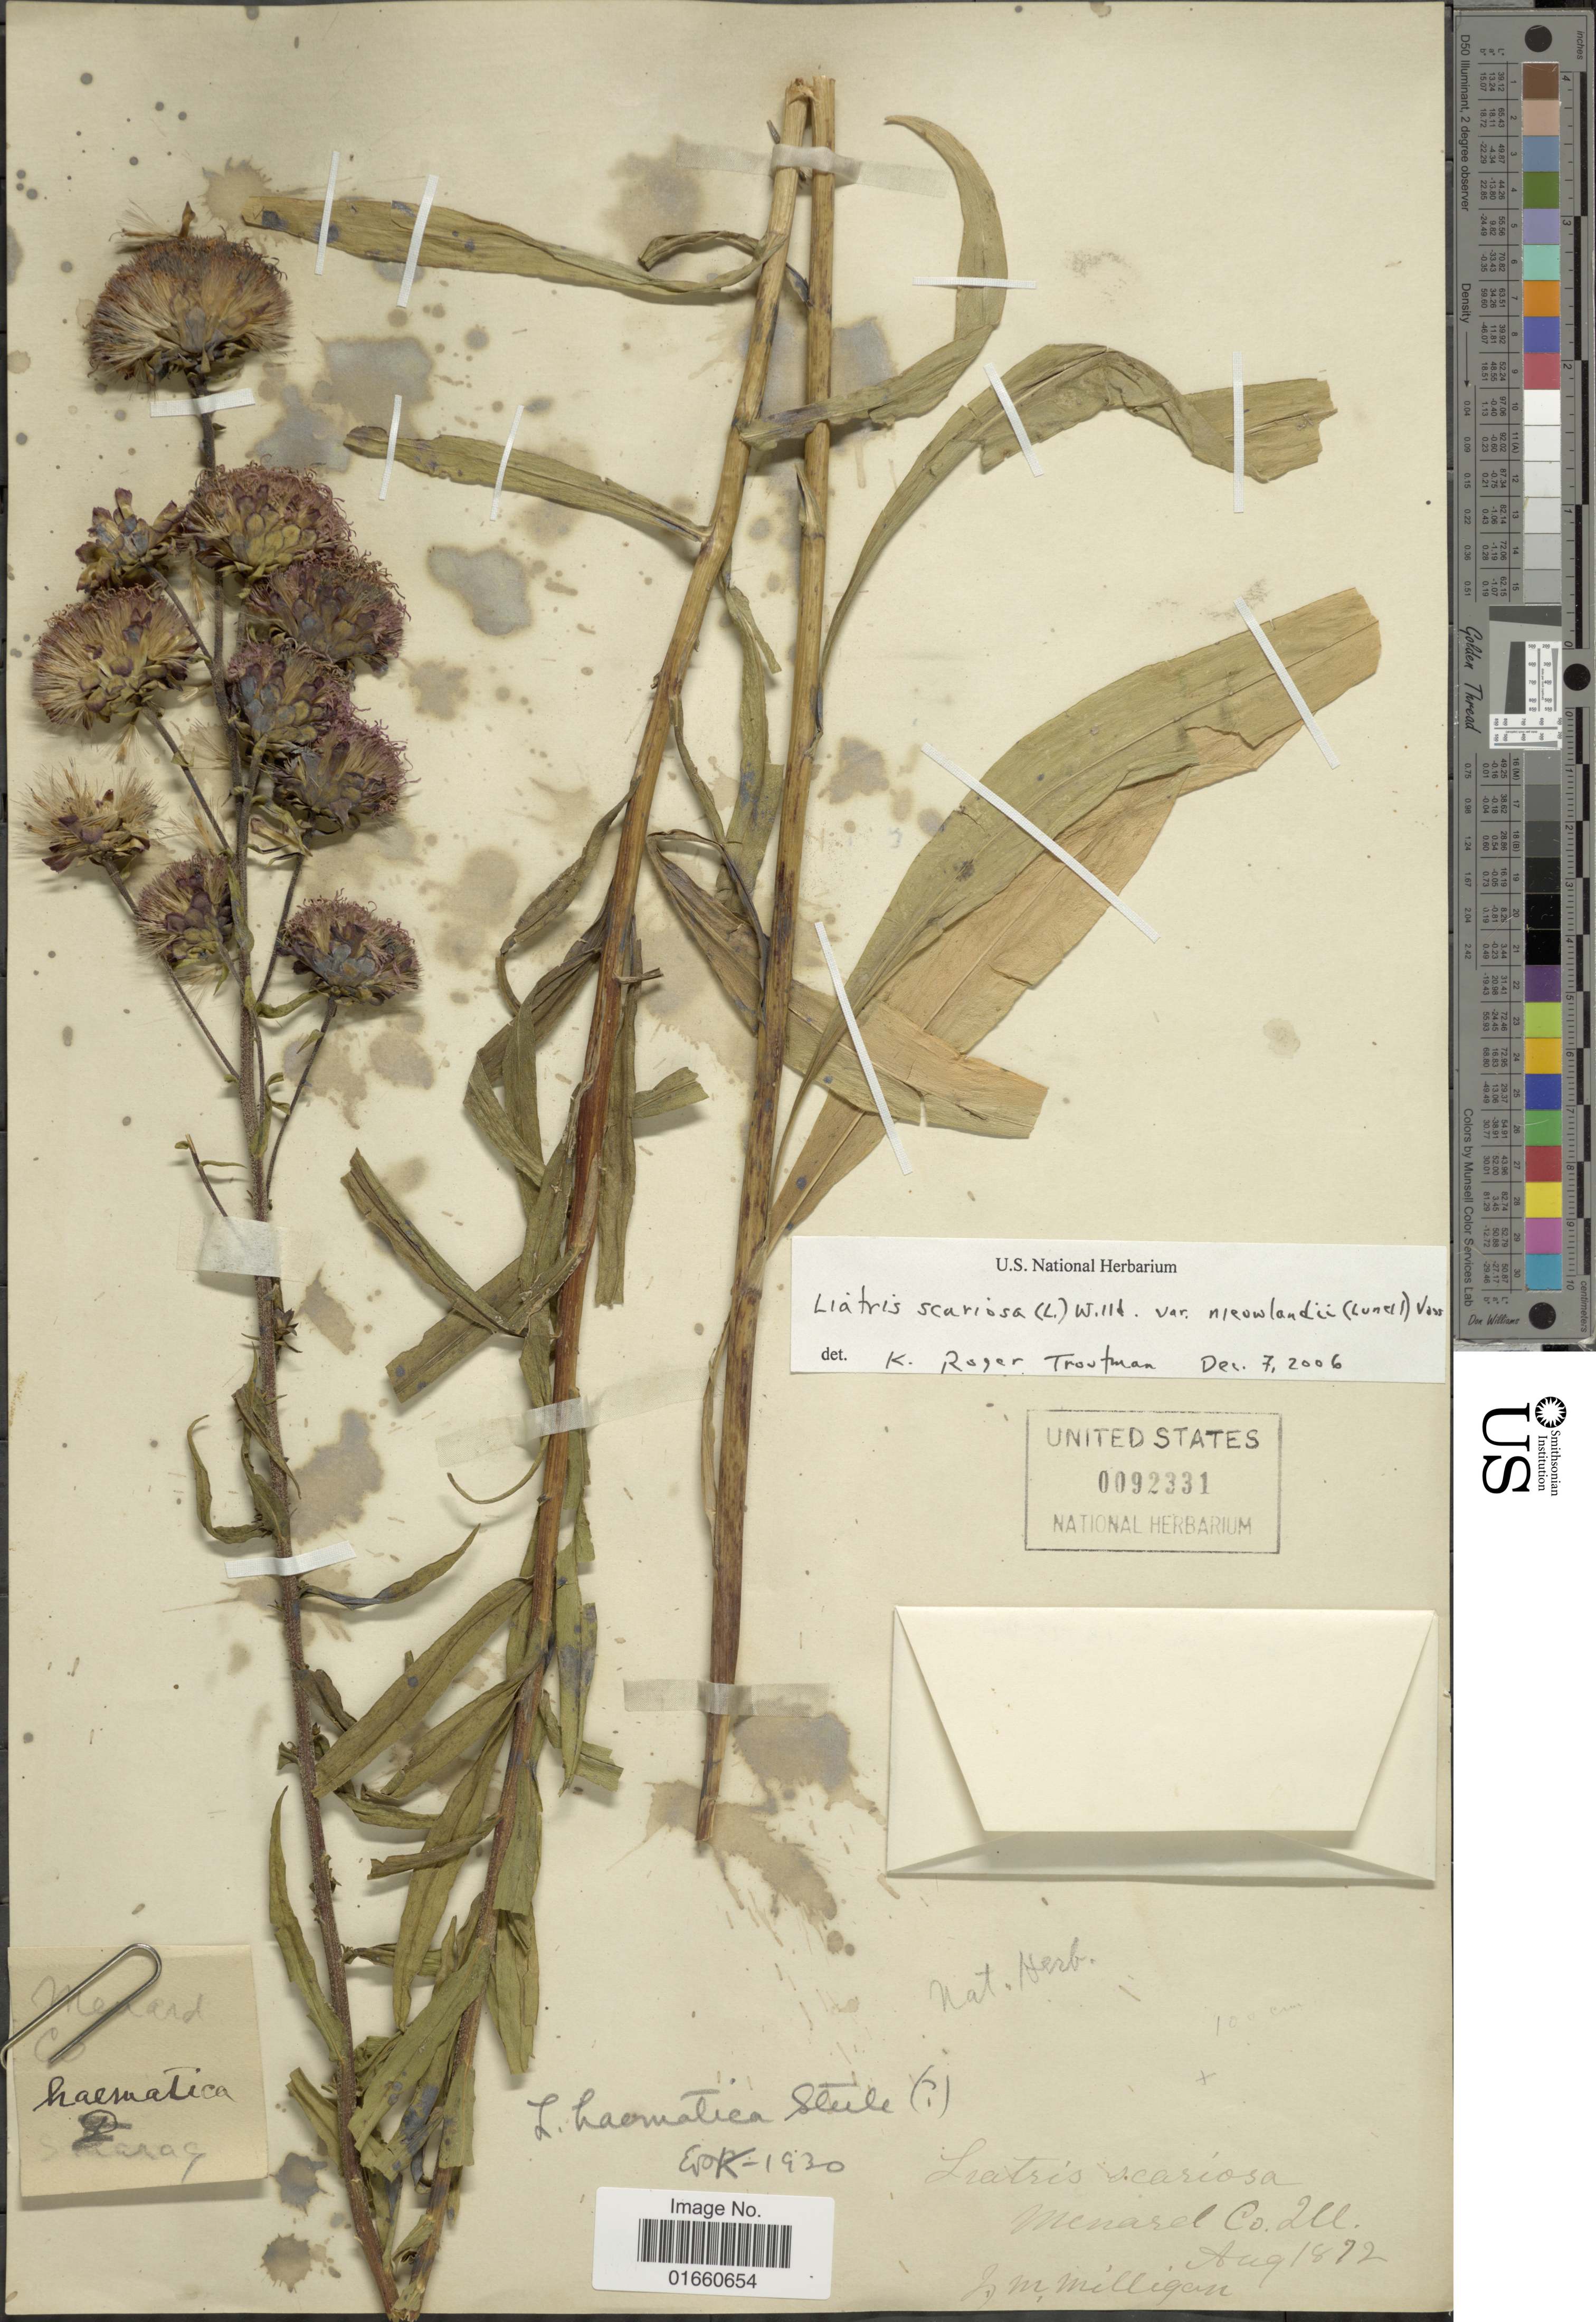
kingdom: Plantae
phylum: Tracheophyta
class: Magnoliopsida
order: Asterales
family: Asteraceae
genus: Liatris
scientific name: Liatris scariosa var. nieuwlandii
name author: (Lunell) E.G. Voss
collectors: J. M. Milligan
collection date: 1872-08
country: United States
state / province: Illinois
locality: Menard Co.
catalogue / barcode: US 92331